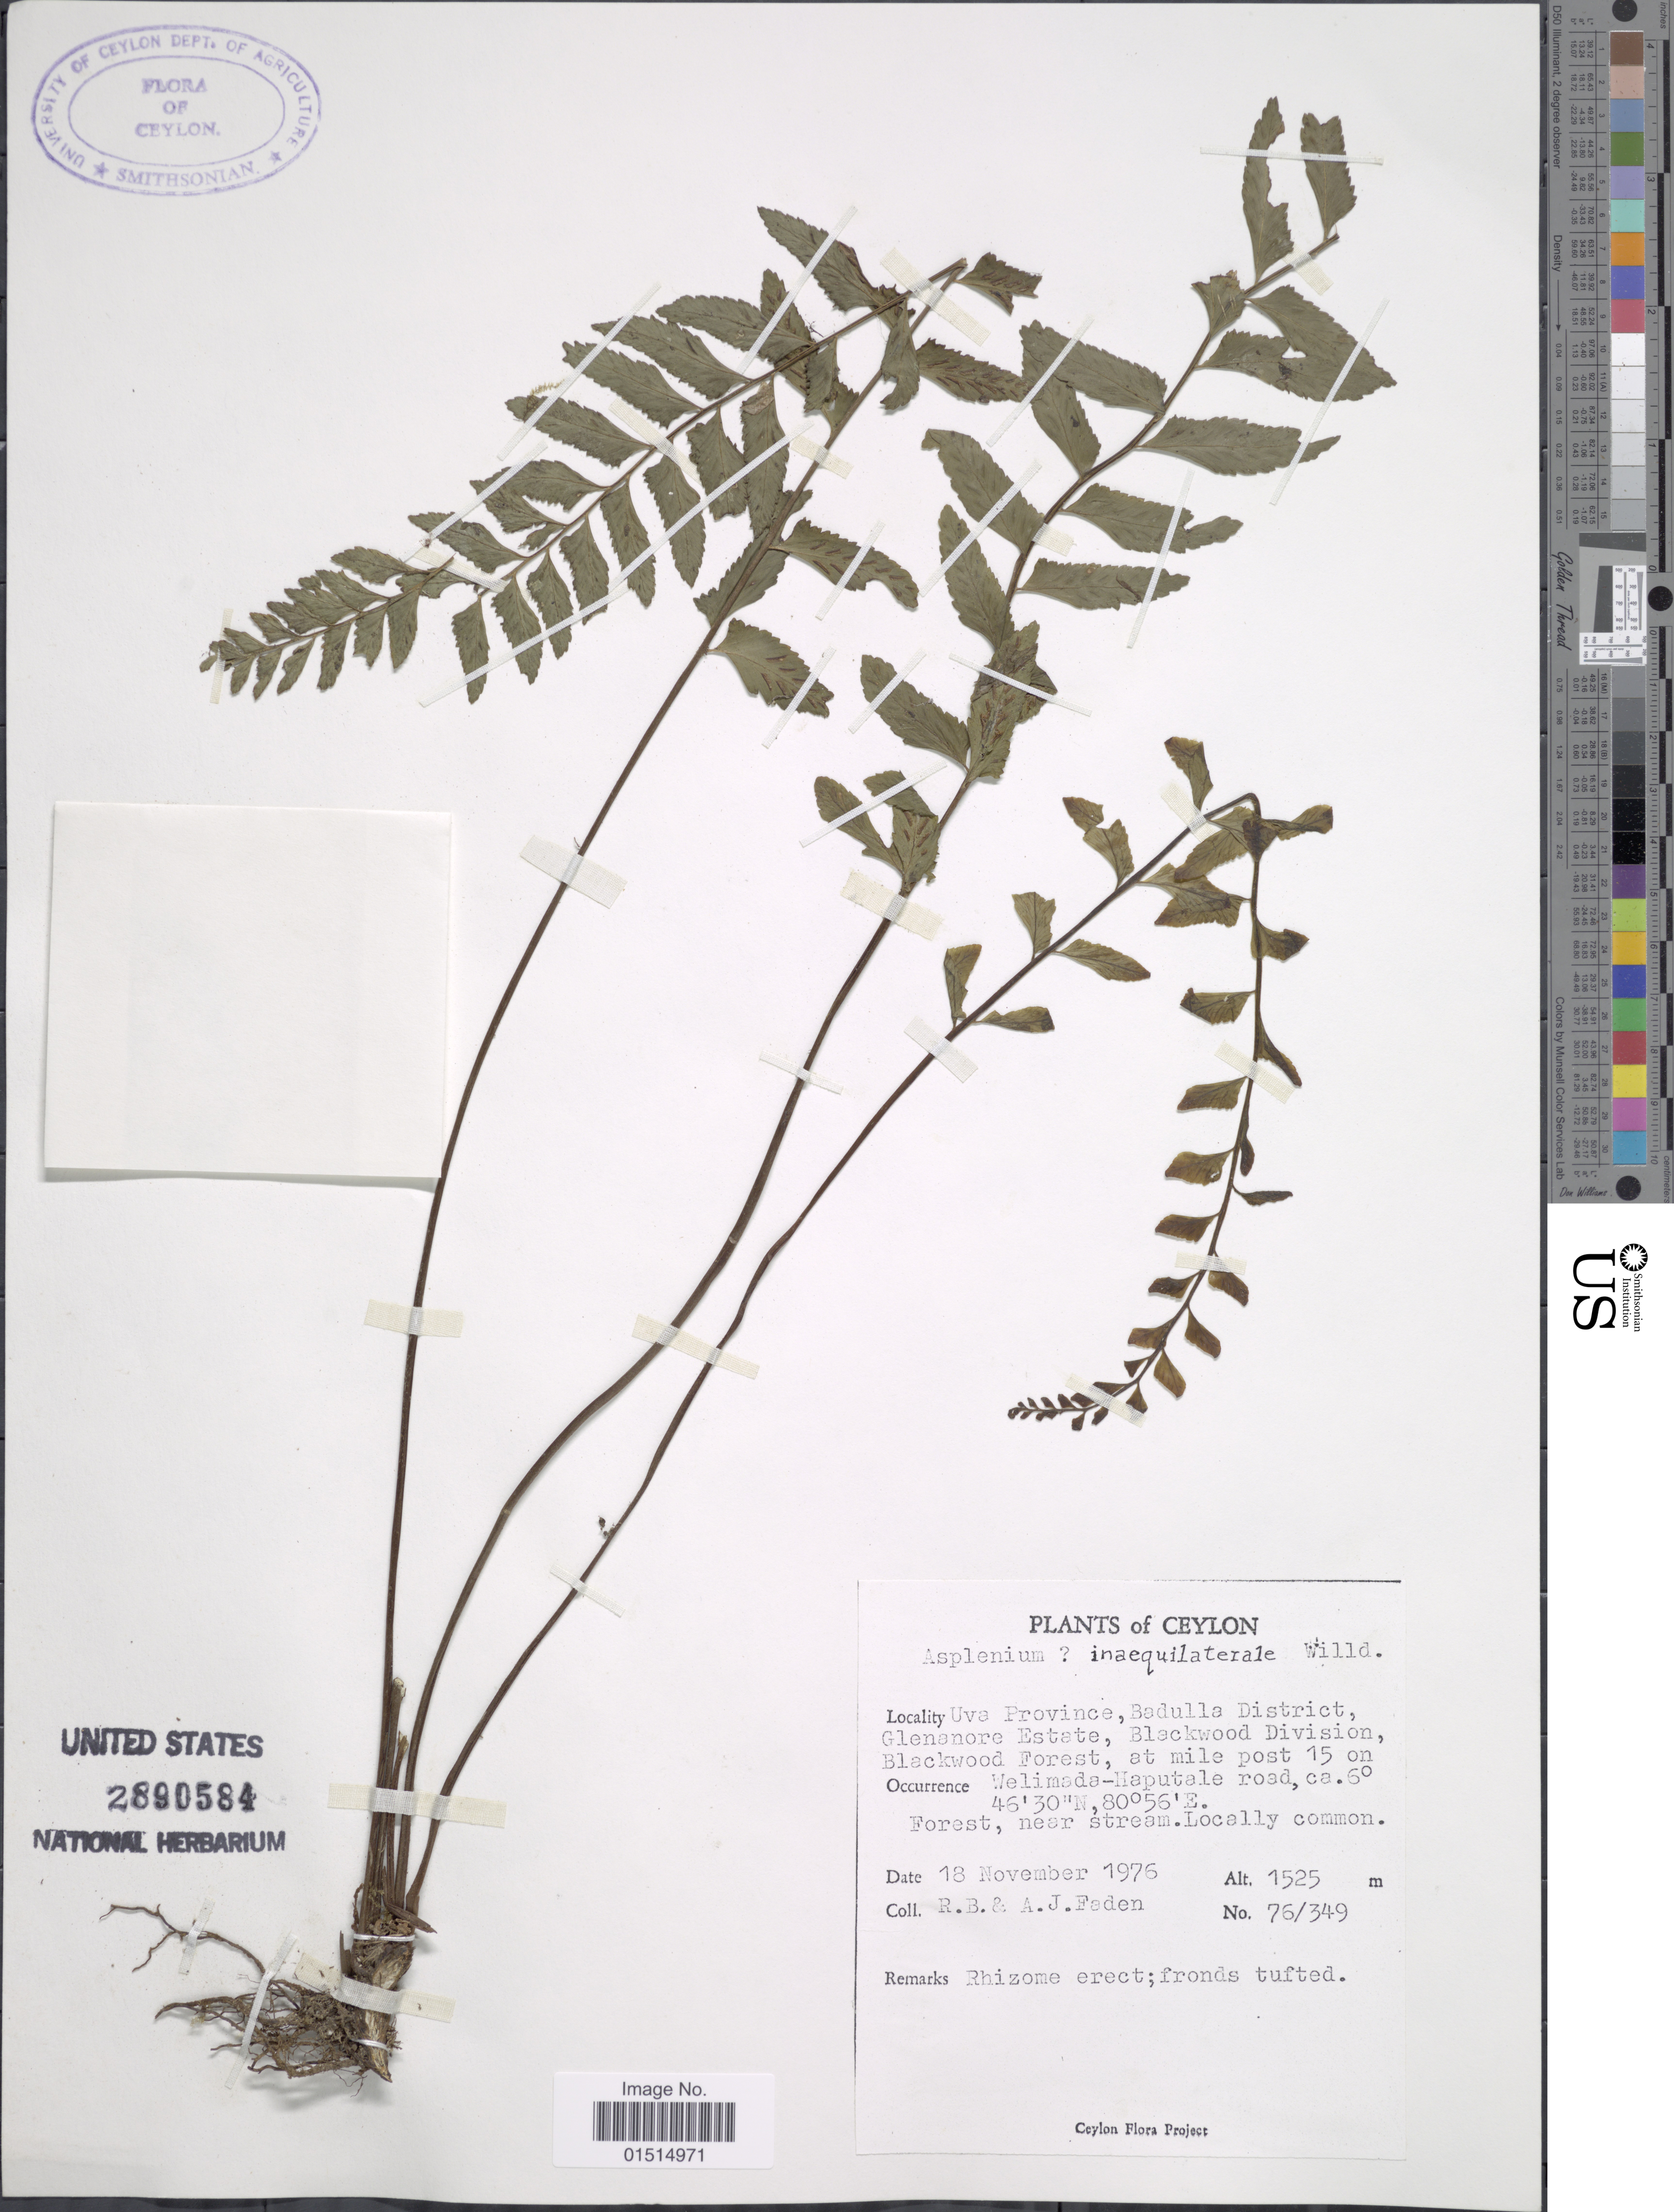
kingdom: Plantae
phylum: Tracheophyta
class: Polypodiopsida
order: Polypodiales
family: Aspleniaceae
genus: Asplenium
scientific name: Asplenium inaequilaterale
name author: Willd.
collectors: R. B. Faden & A. J. Faden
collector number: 76/349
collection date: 1976-11-18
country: Sri Lanka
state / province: Uva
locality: Ceylon, Badulla District, Glenanore Estate, Blackwood Division, Blackwood Forest, at mile post 15 on Welimada - Haputale road.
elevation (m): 1525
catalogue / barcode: US 2890584